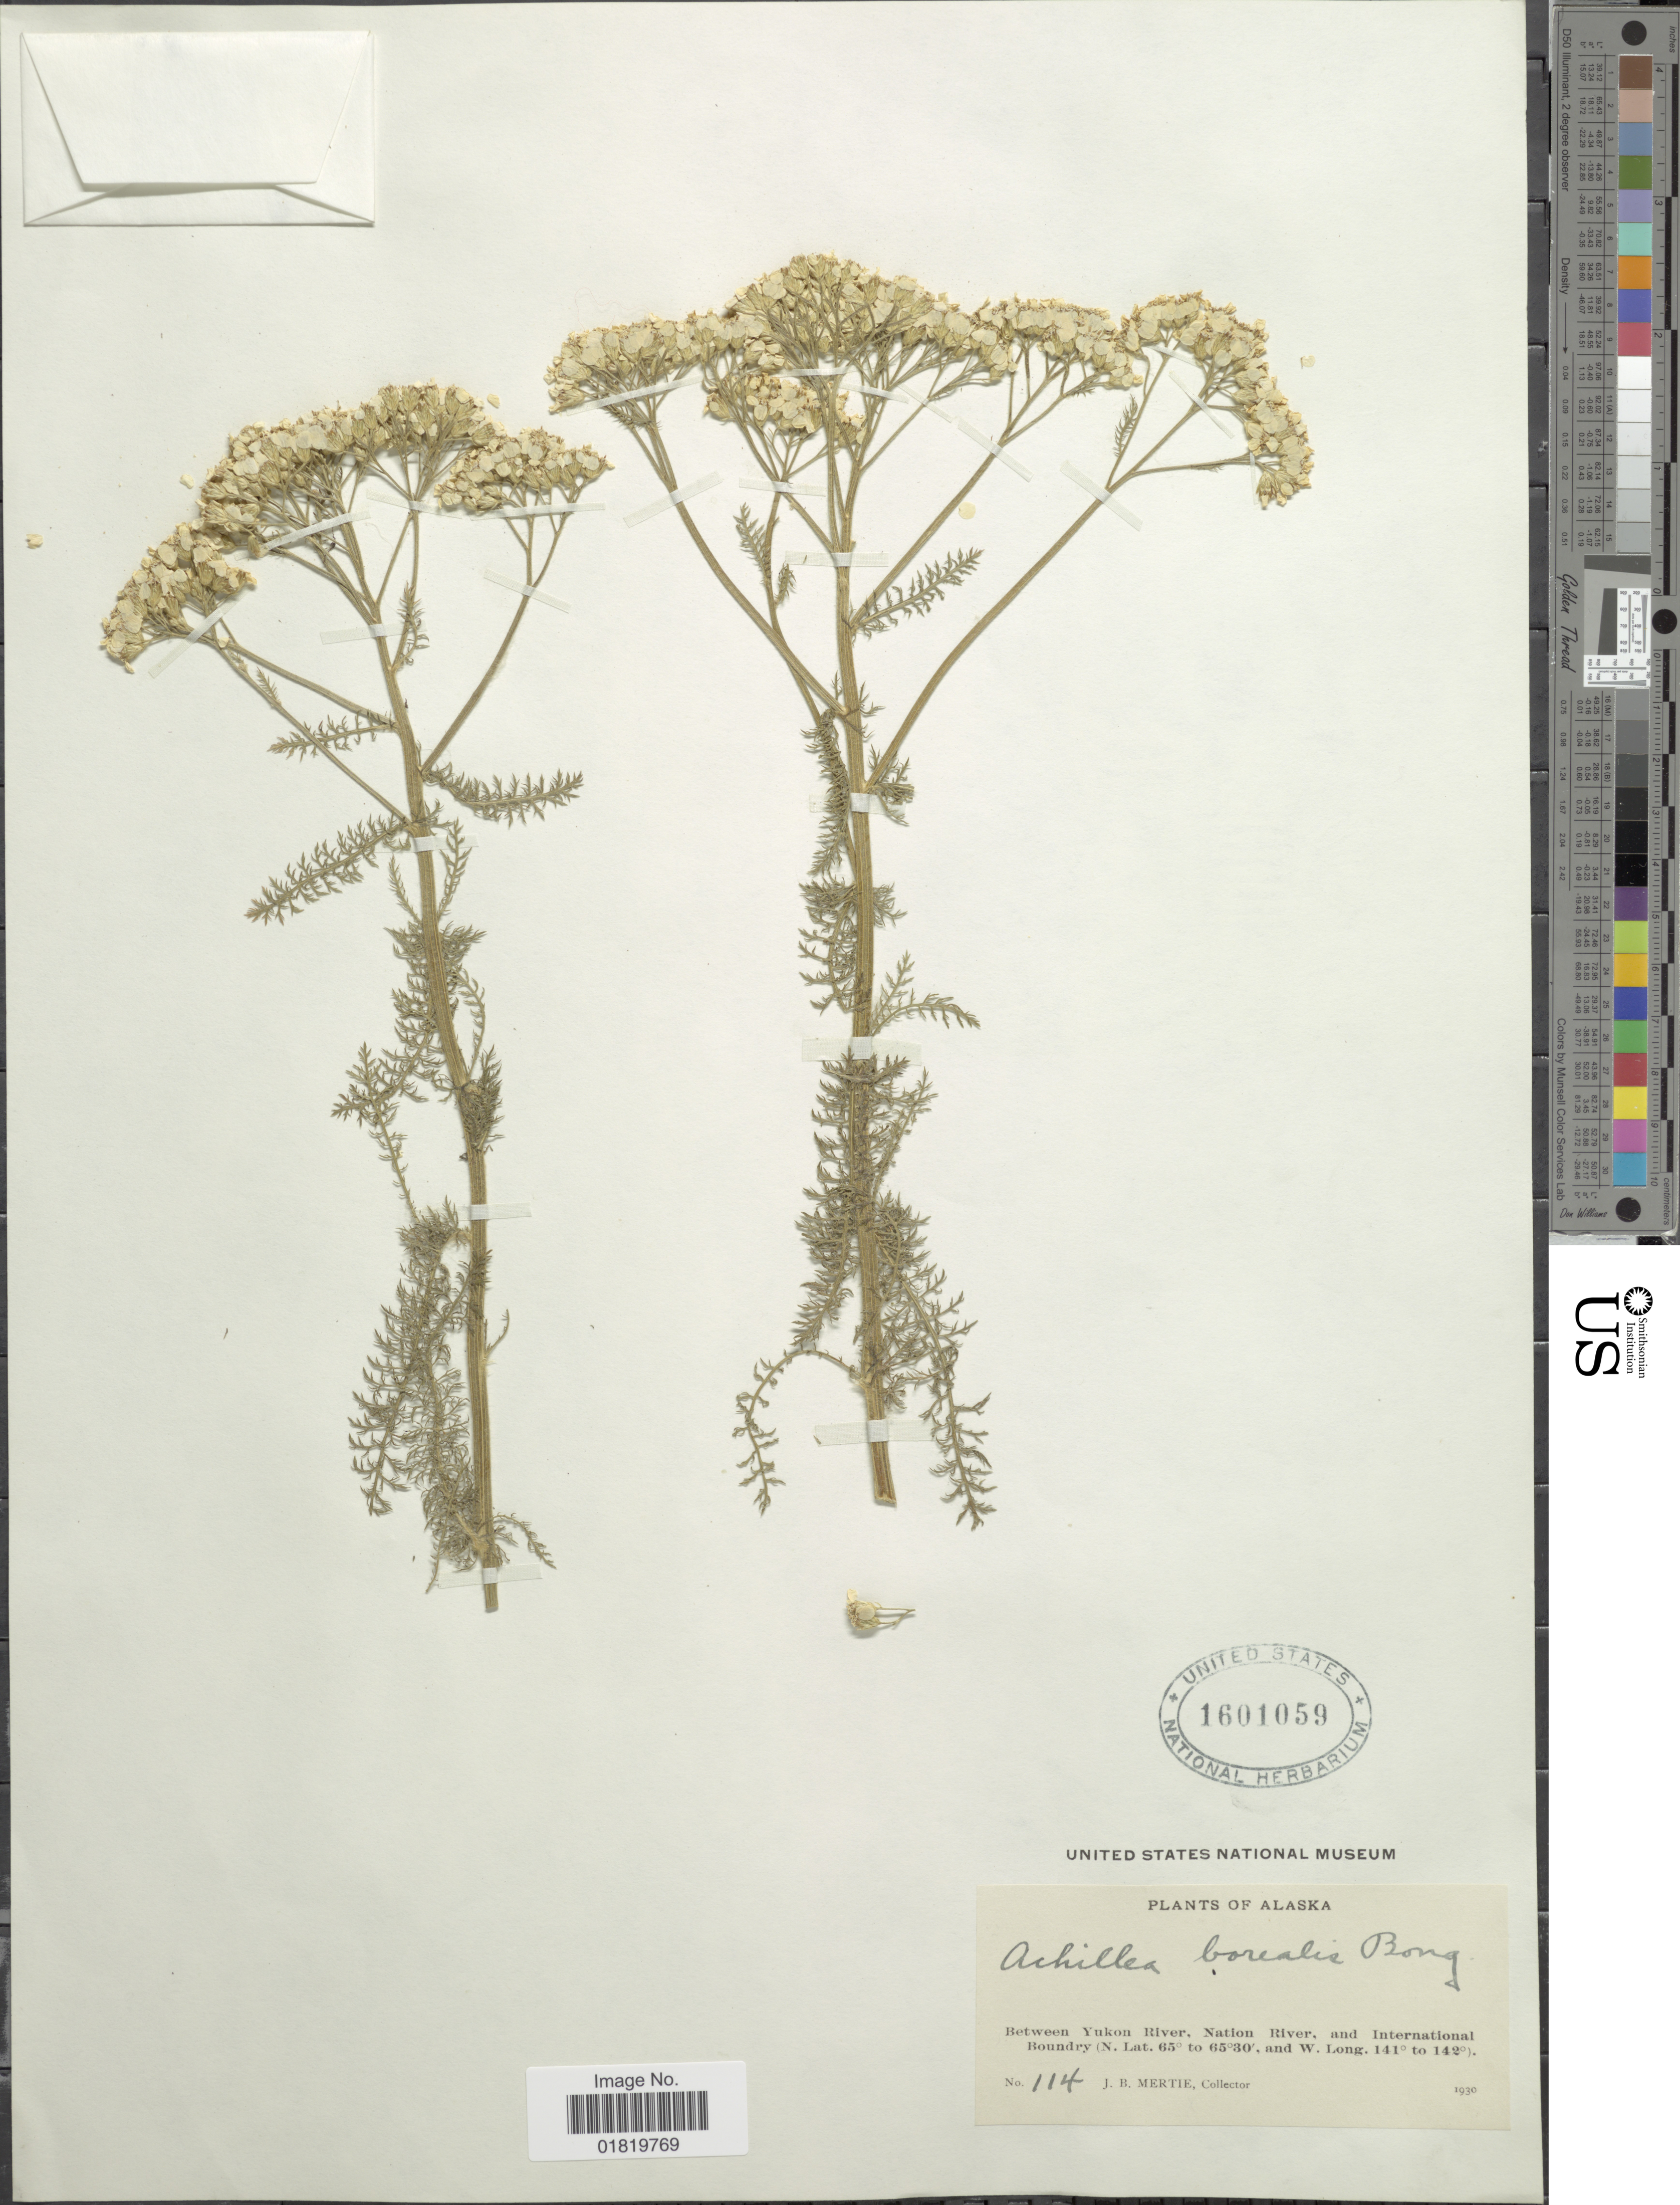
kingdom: Plantae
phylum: Tracheophyta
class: Magnoliopsida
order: Asterales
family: Asteraceae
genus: Achillea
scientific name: Achillea borealis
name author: Bong.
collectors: J. Mertie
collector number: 114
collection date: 1930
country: United States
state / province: Alaska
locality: Between Yukon River, Nation River, and International Boundary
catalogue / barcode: US 1601059